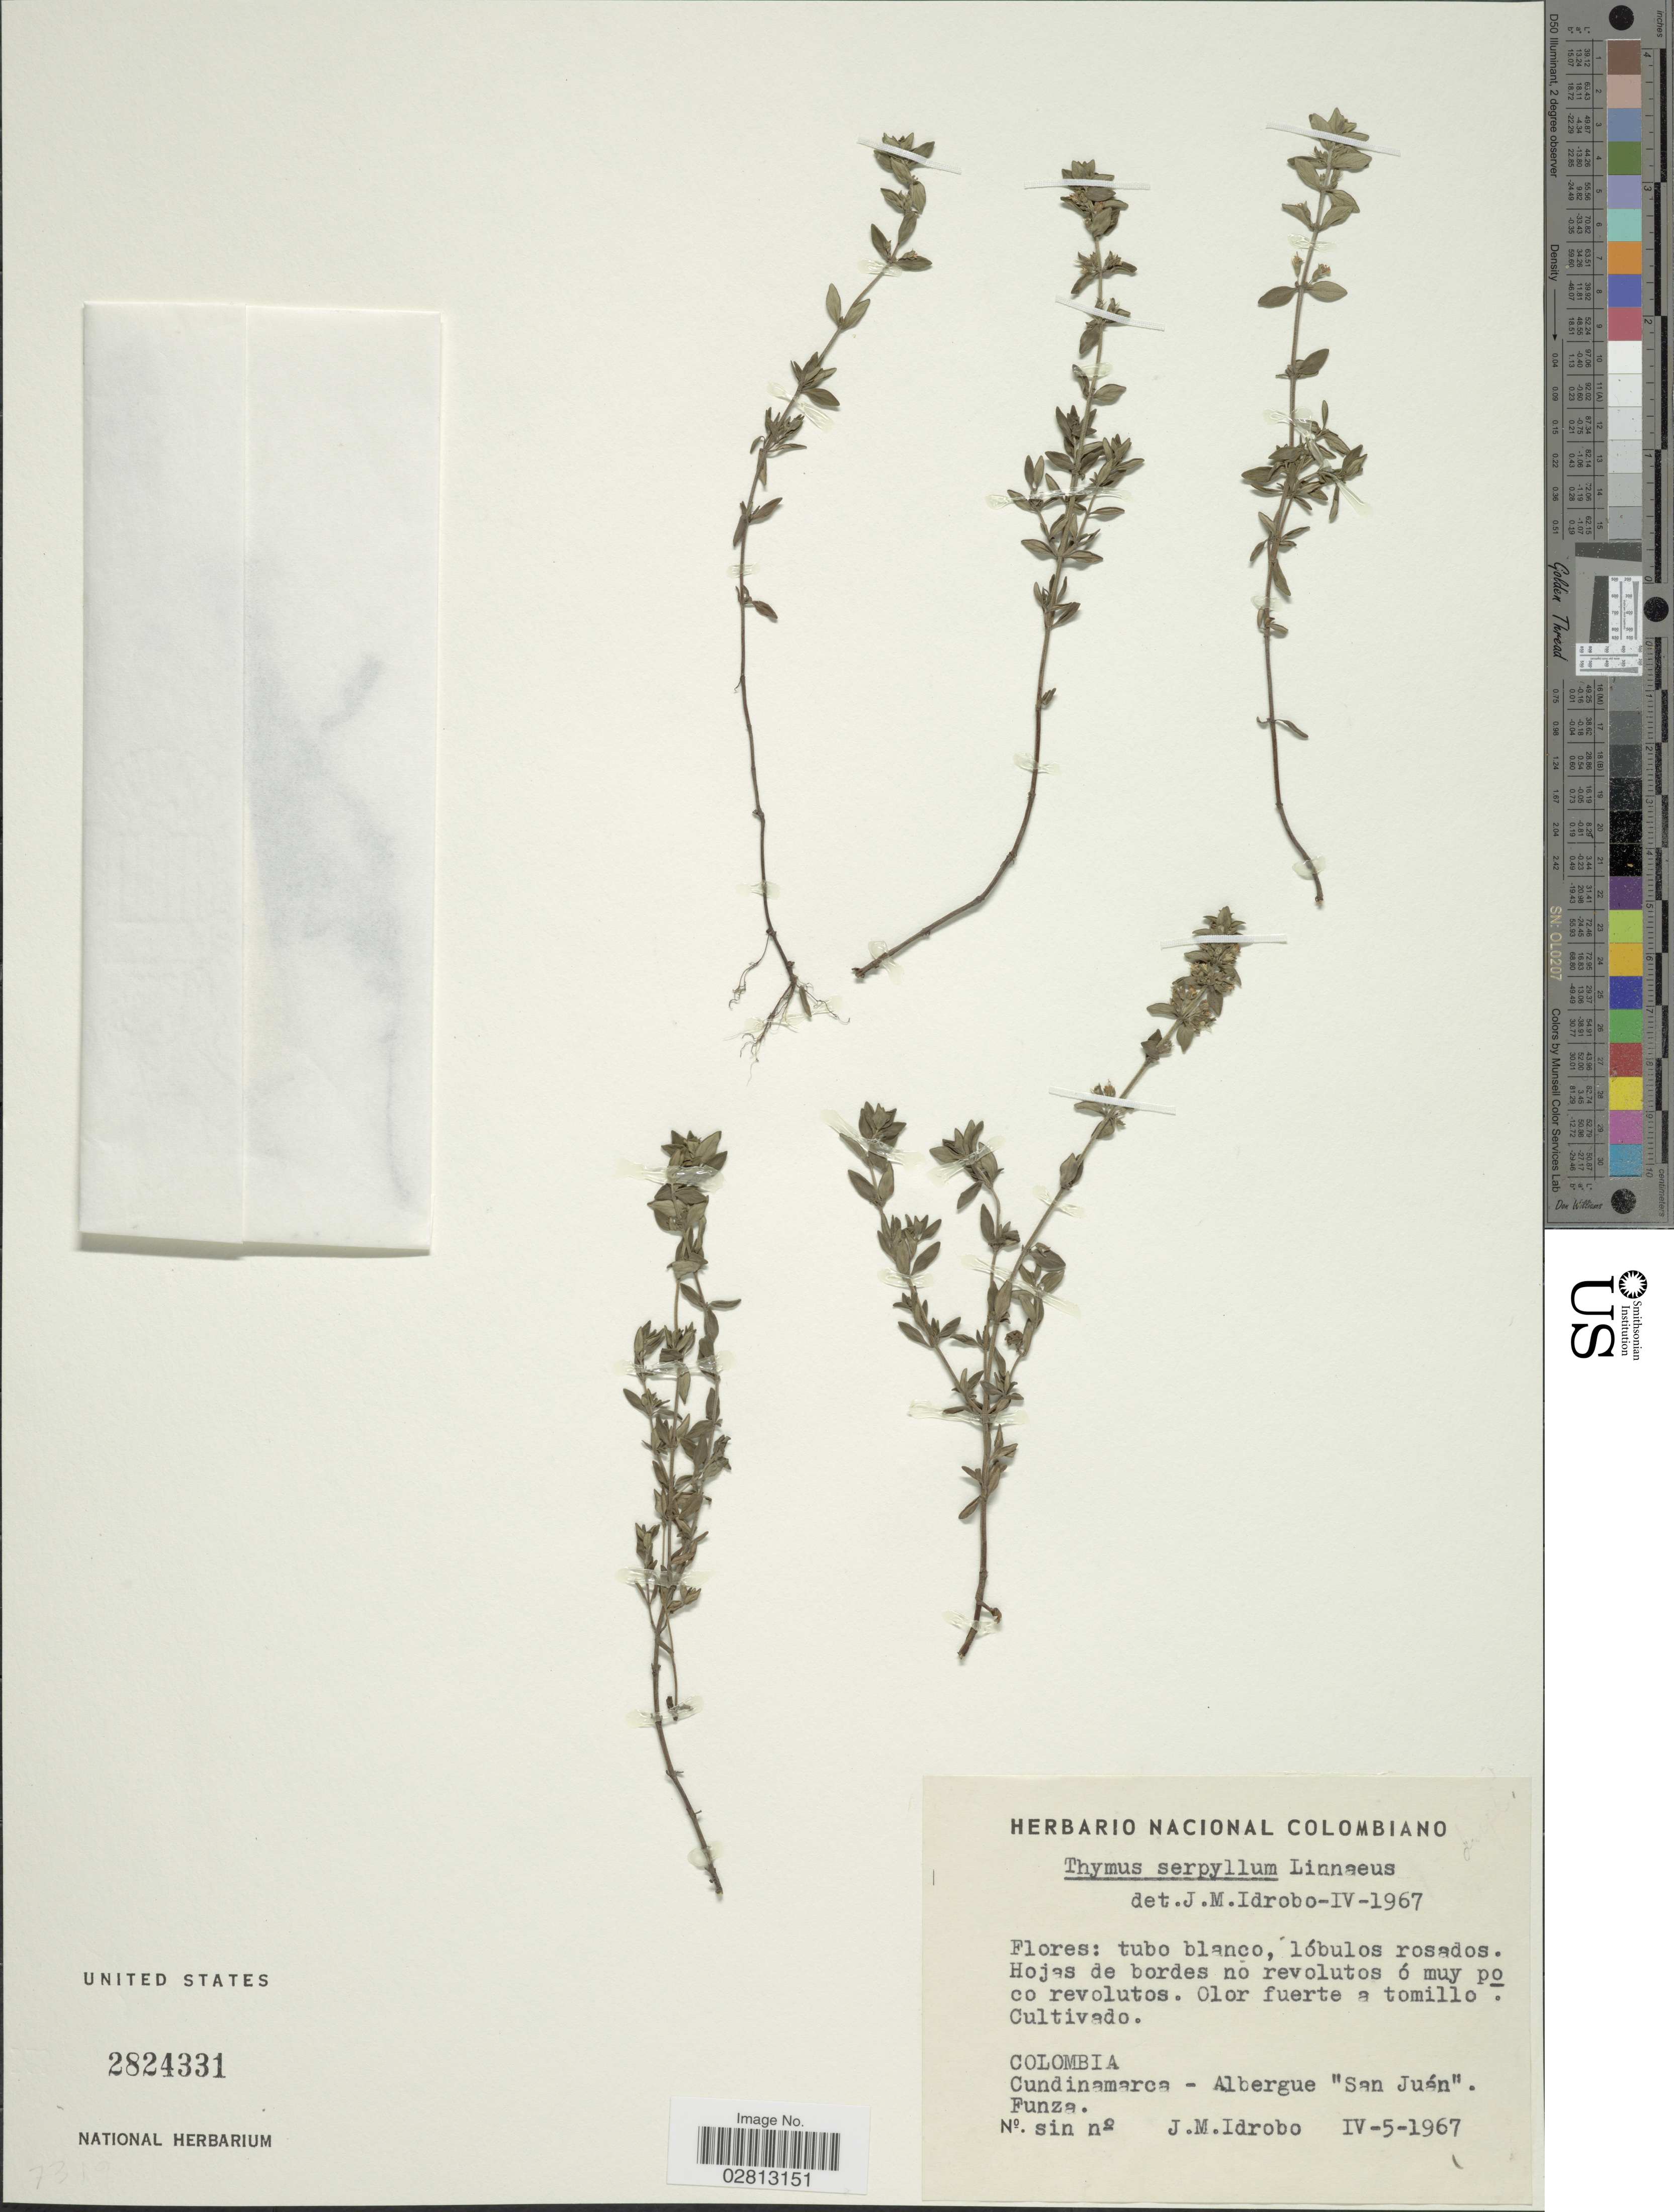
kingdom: Plantae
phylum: Tracheophyta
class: Magnoliopsida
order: Lamiales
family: Lamiaceae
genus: Thymus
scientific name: Thymus serpyllum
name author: L.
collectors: J. M. Idrobo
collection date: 1967-04-05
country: Colombia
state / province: Cundinamarca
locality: Cundinamarca-Albergue "San Juán", Funza.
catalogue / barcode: US 2824331